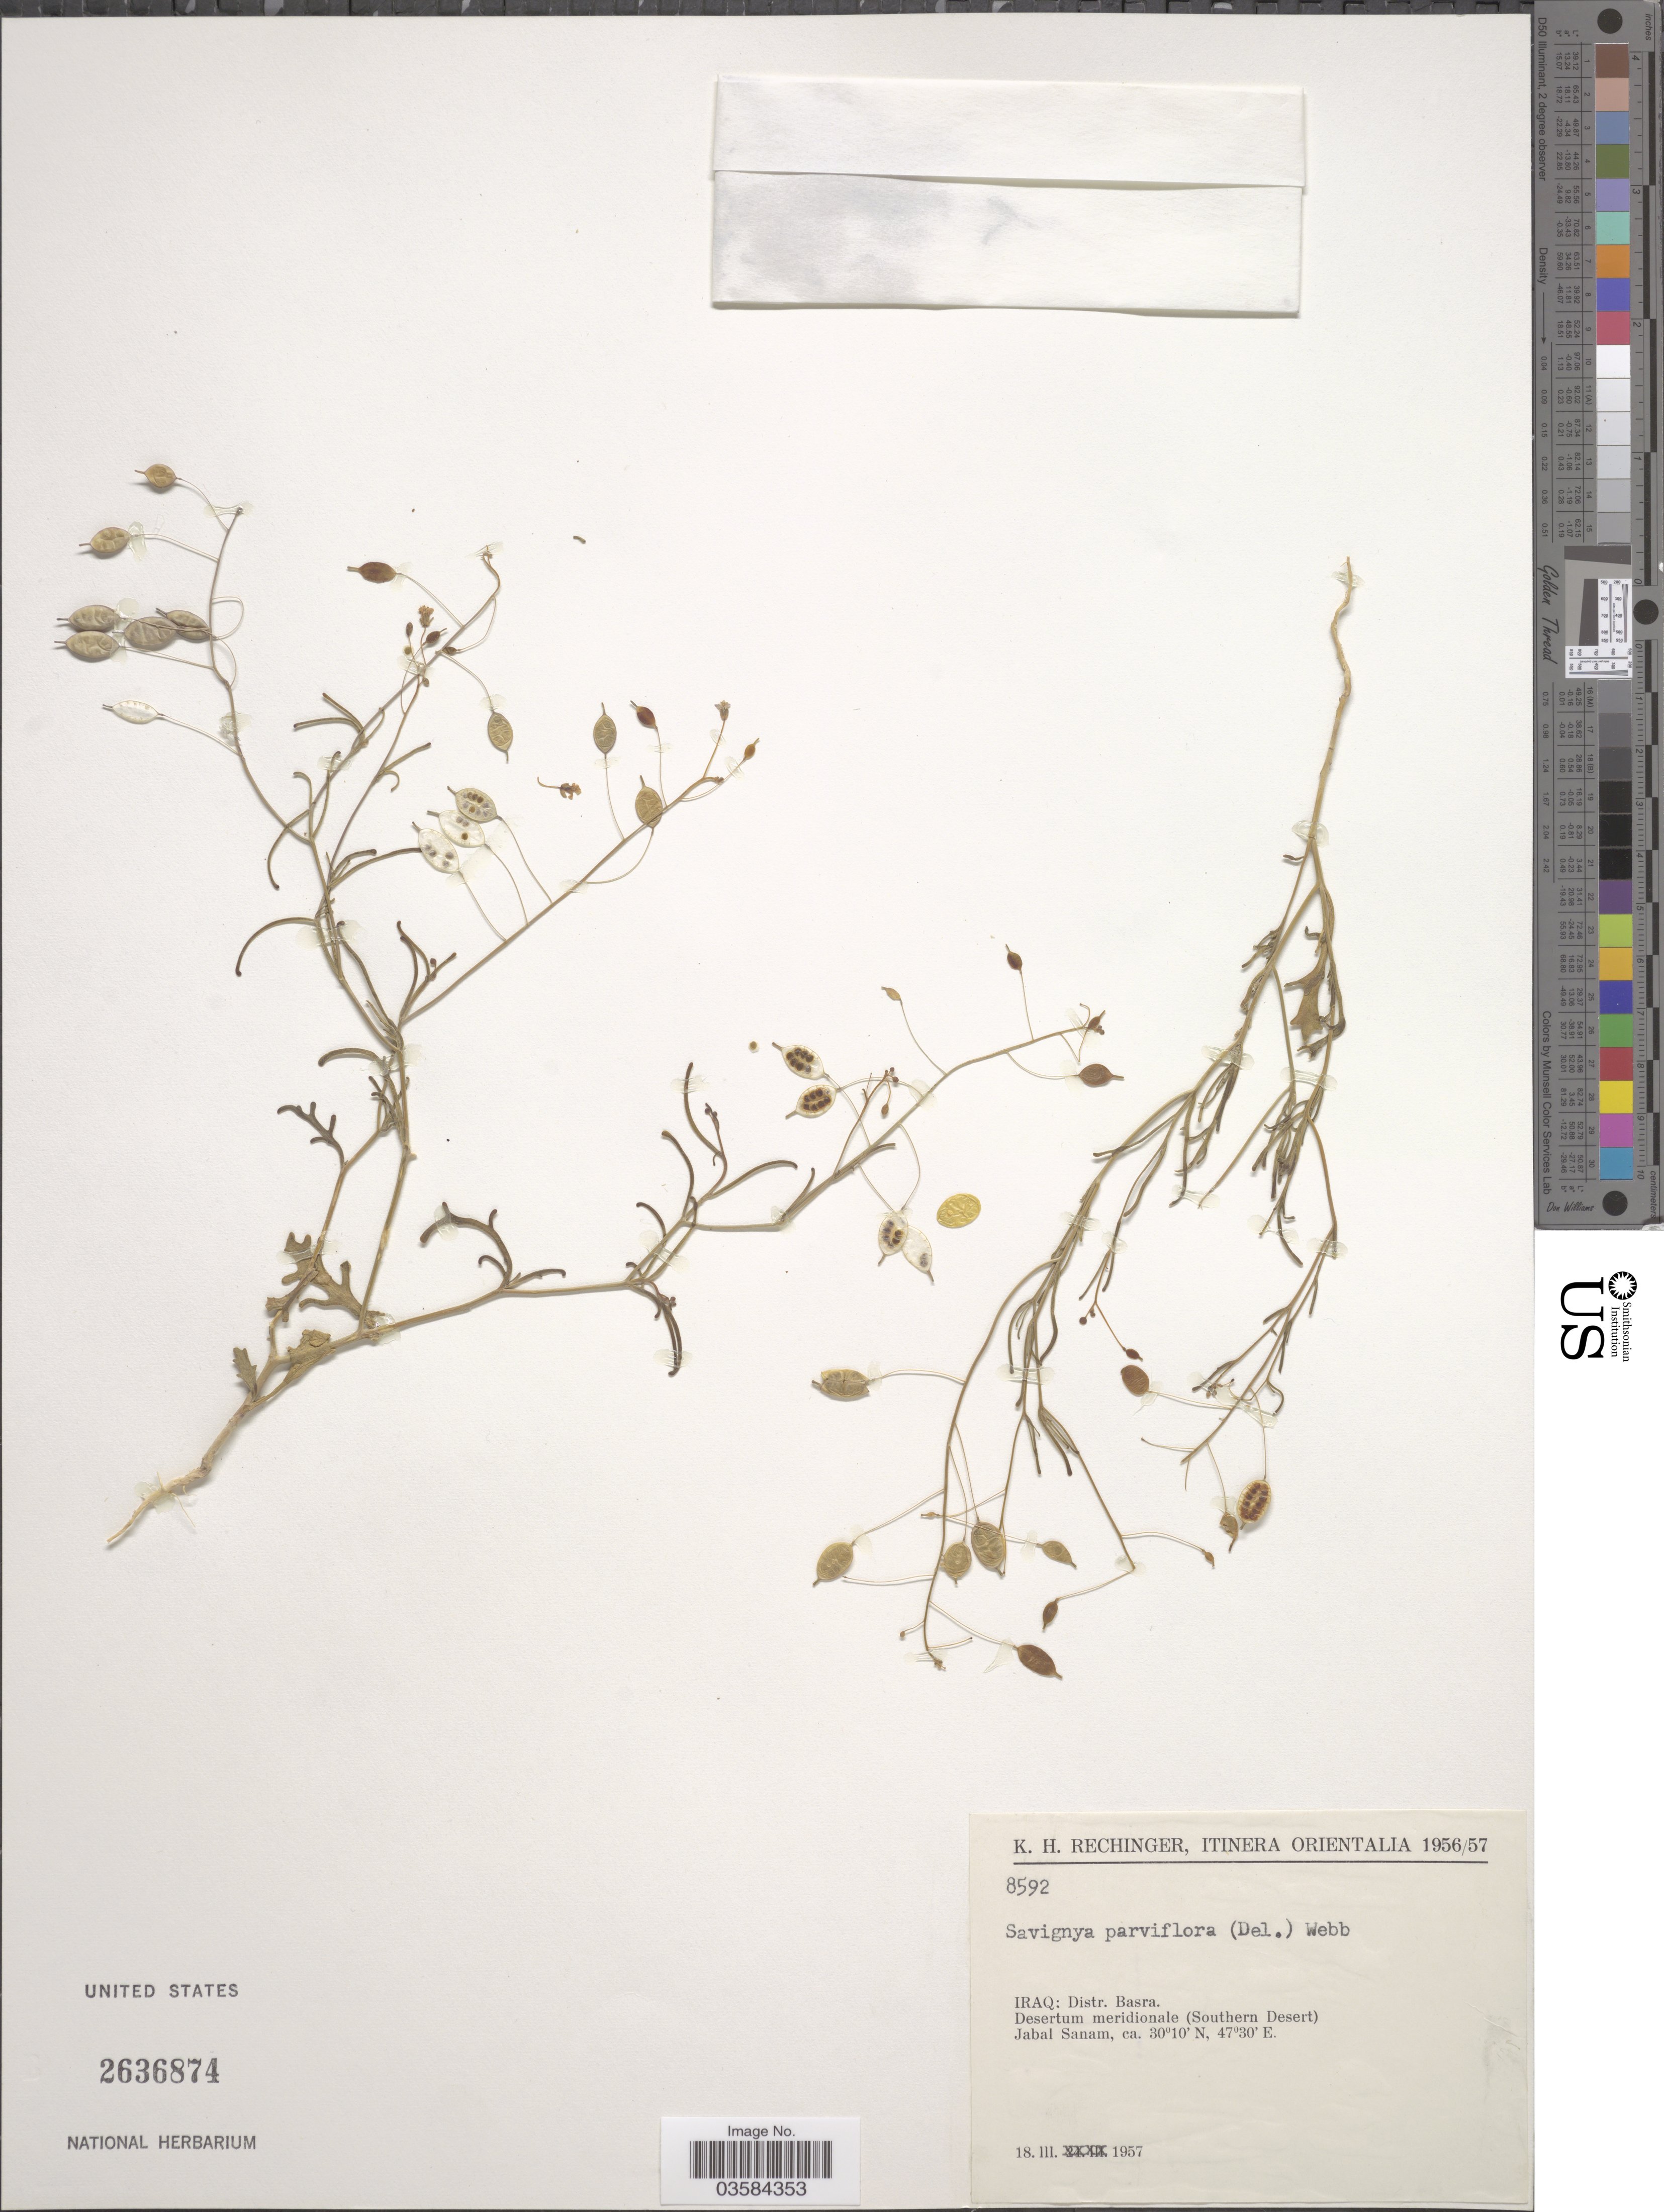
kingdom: Plantae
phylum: Tracheophyta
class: Magnoliopsida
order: Brassicales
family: Brassicaceae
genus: Savignya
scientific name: Savignya parviflora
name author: (Delile) Webb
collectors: K. H. Rechinger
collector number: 8592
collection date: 1957-03-18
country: Iraq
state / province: Al Basrah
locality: Itinera Orientalia. Distr. Basra. Desertum meridionale (Southern Desert). Jabal Sanam.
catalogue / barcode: US 2636874